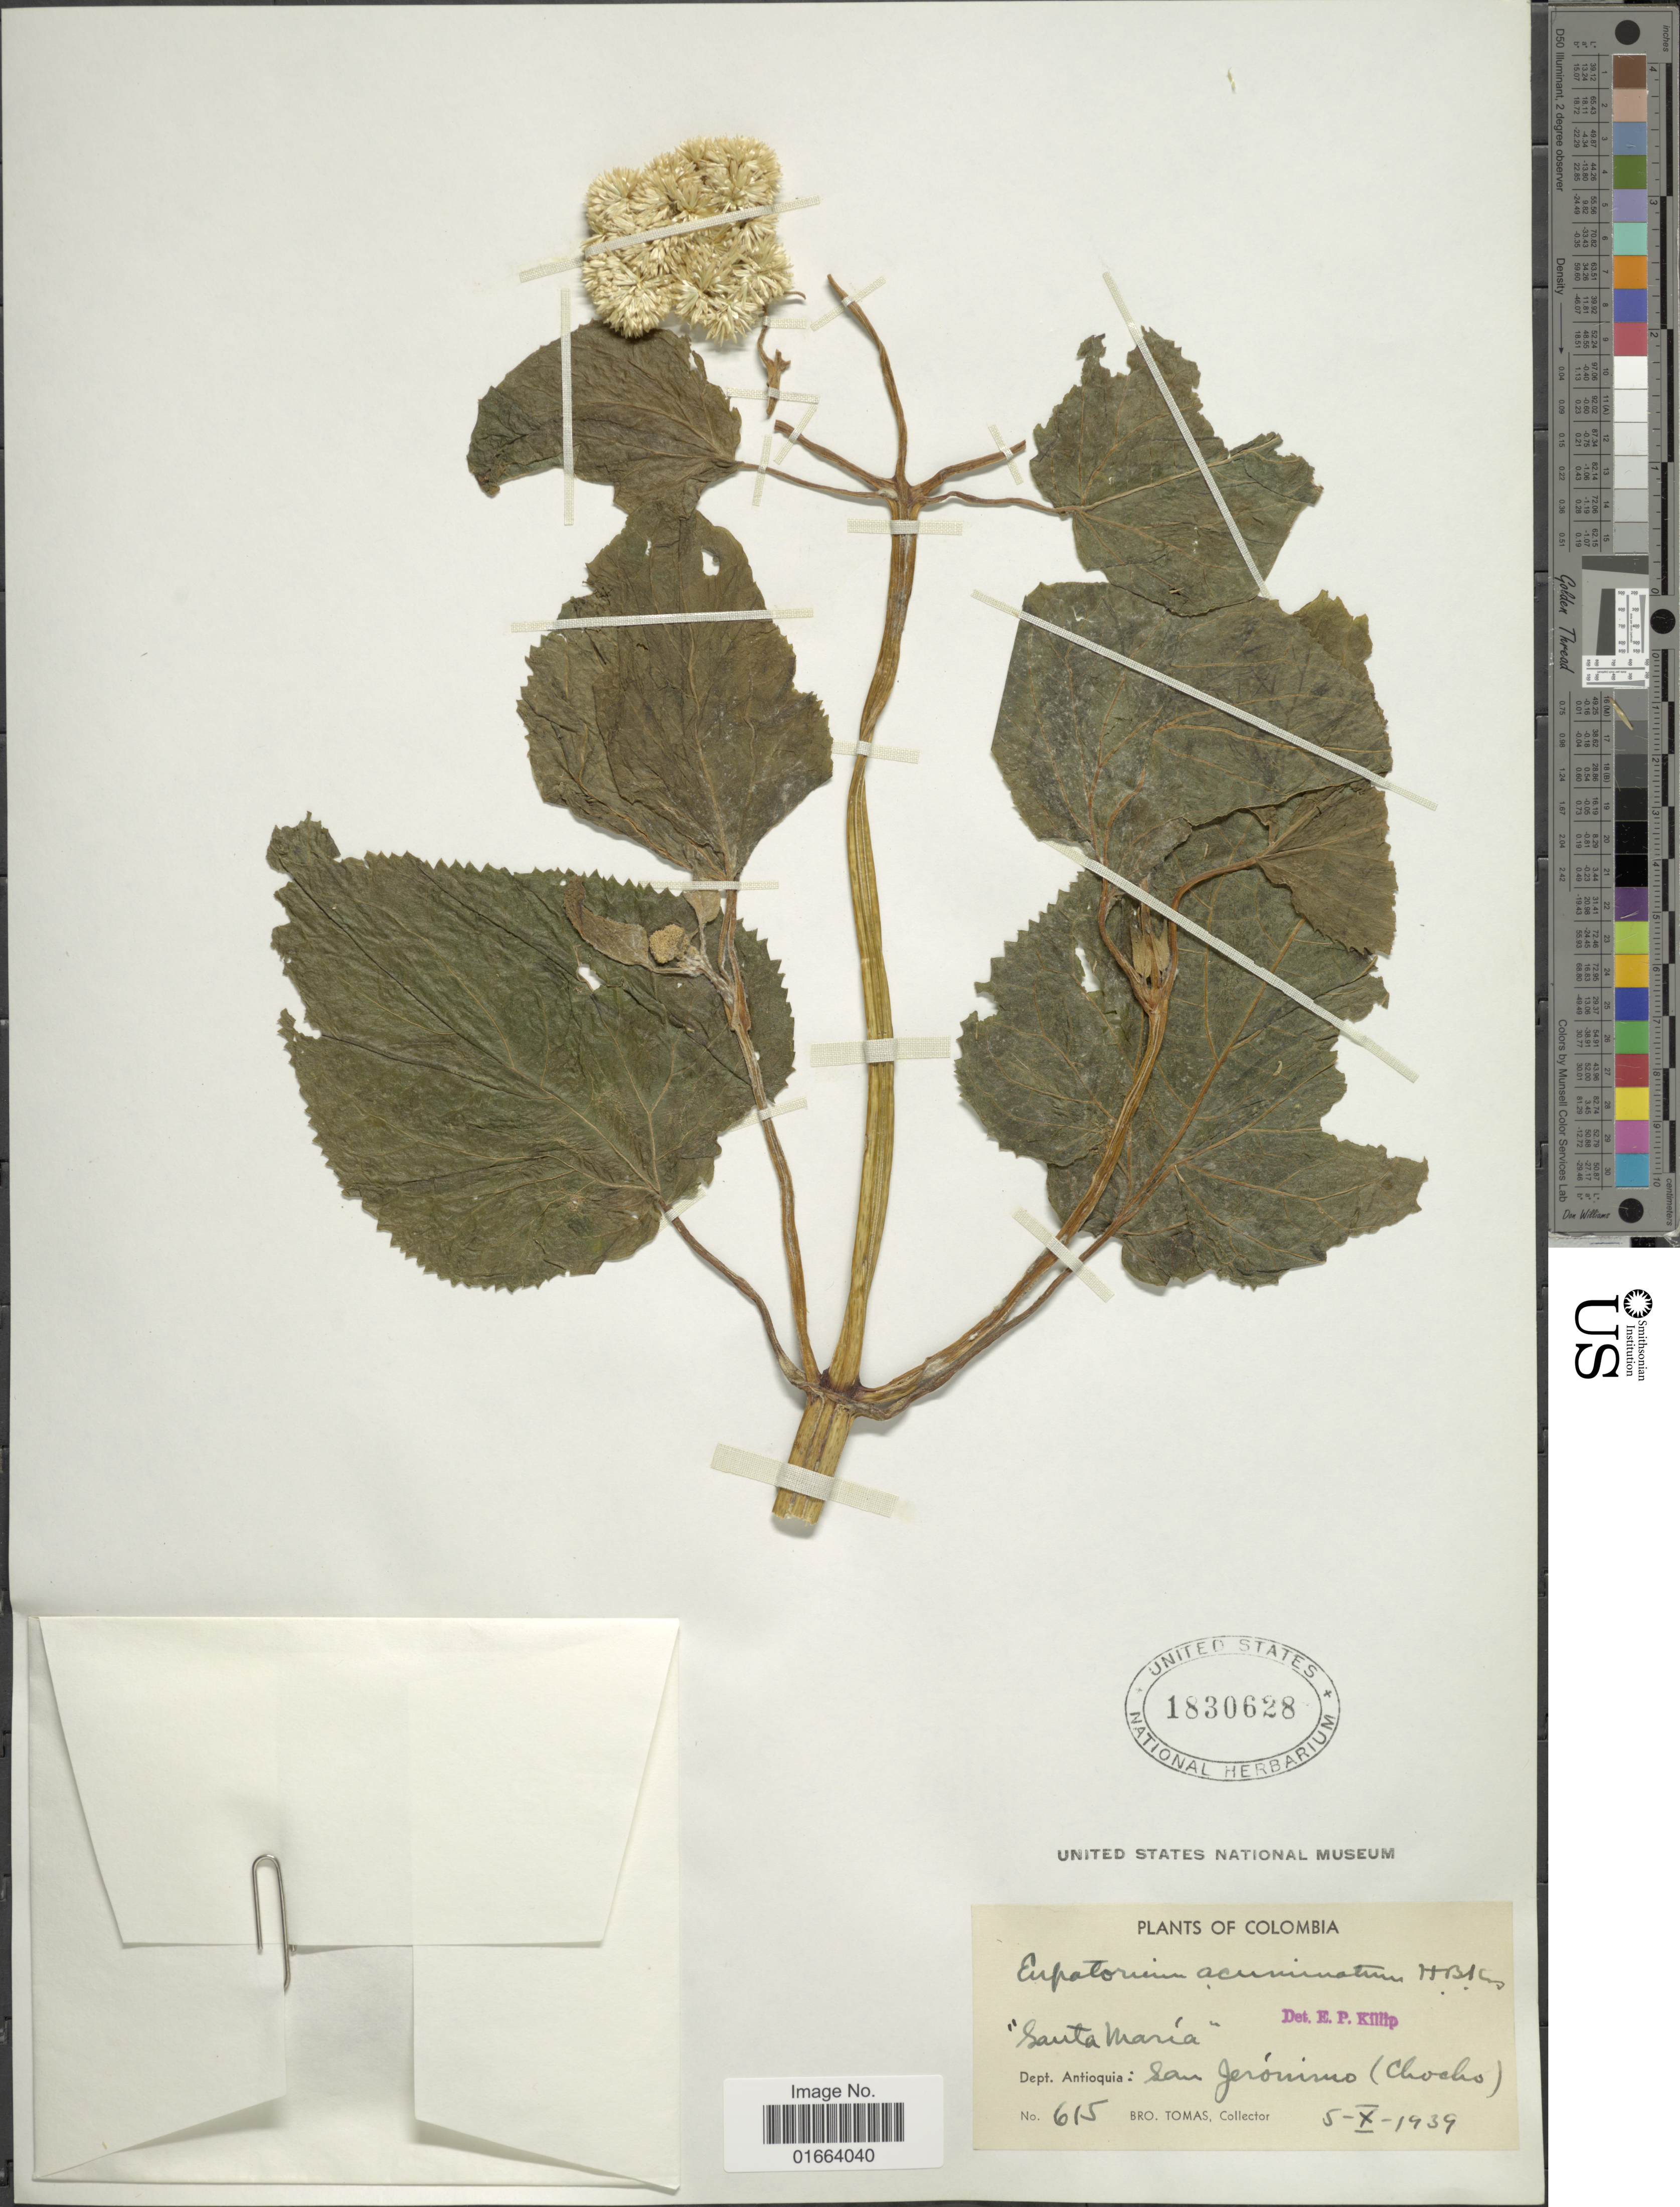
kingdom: Plantae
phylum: Tracheophyta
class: Magnoliopsida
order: Asterales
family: Asteraceae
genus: Critoniella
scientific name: Critoniella acuminata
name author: (Kunth) R.M. King & H. Rob.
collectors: B. Tomas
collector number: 615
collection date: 1939-10-05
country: Colombia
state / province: Antioquia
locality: Santa Maria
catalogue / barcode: US 1830628